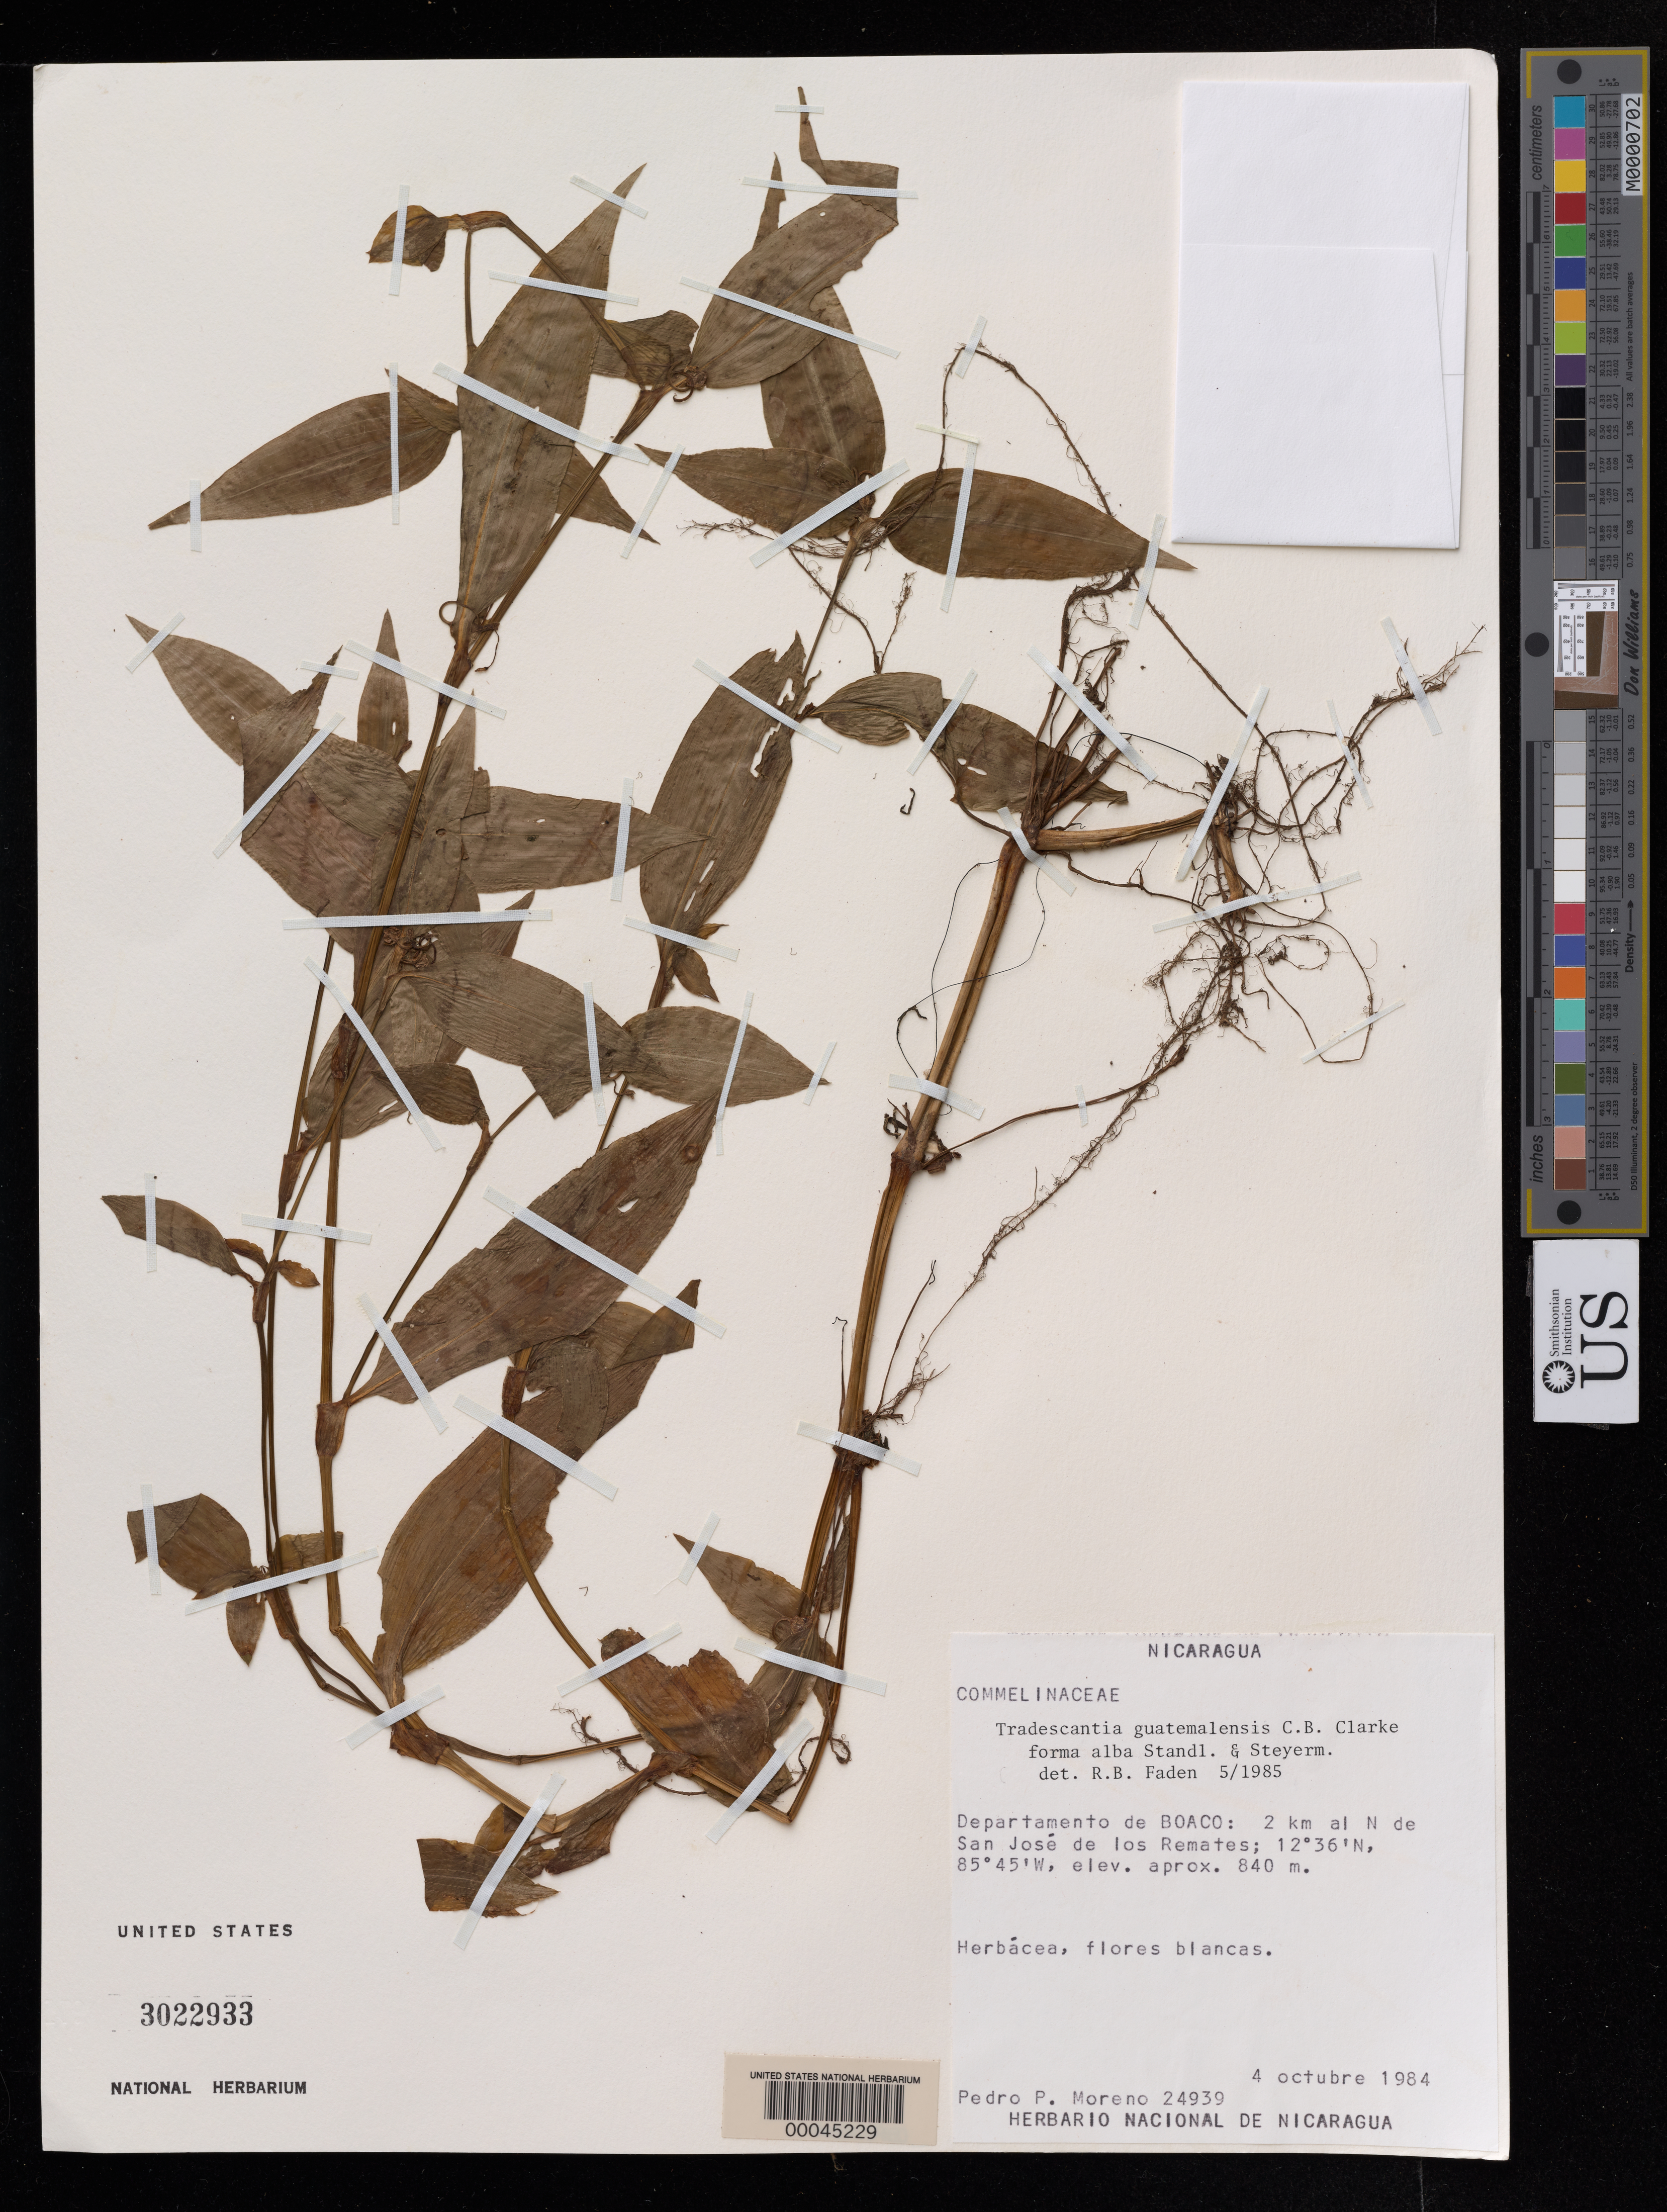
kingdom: Plantae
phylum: Tracheophyta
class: Liliopsida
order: Commelinales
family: Commelinaceae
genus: Tradescantia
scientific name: Tradescantia guatemalensis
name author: C.B. Clarke ex Donn. Sm.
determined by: Faden, Robert B., (US), Smithsonian Institution - National Museum of Natural History (UNITED STATES)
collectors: P. Moreno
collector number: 24939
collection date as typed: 04 Oct 1984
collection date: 1984-10-04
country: Nicaragua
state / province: Boaco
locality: N of san jose de los remates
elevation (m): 840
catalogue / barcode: US 3022933